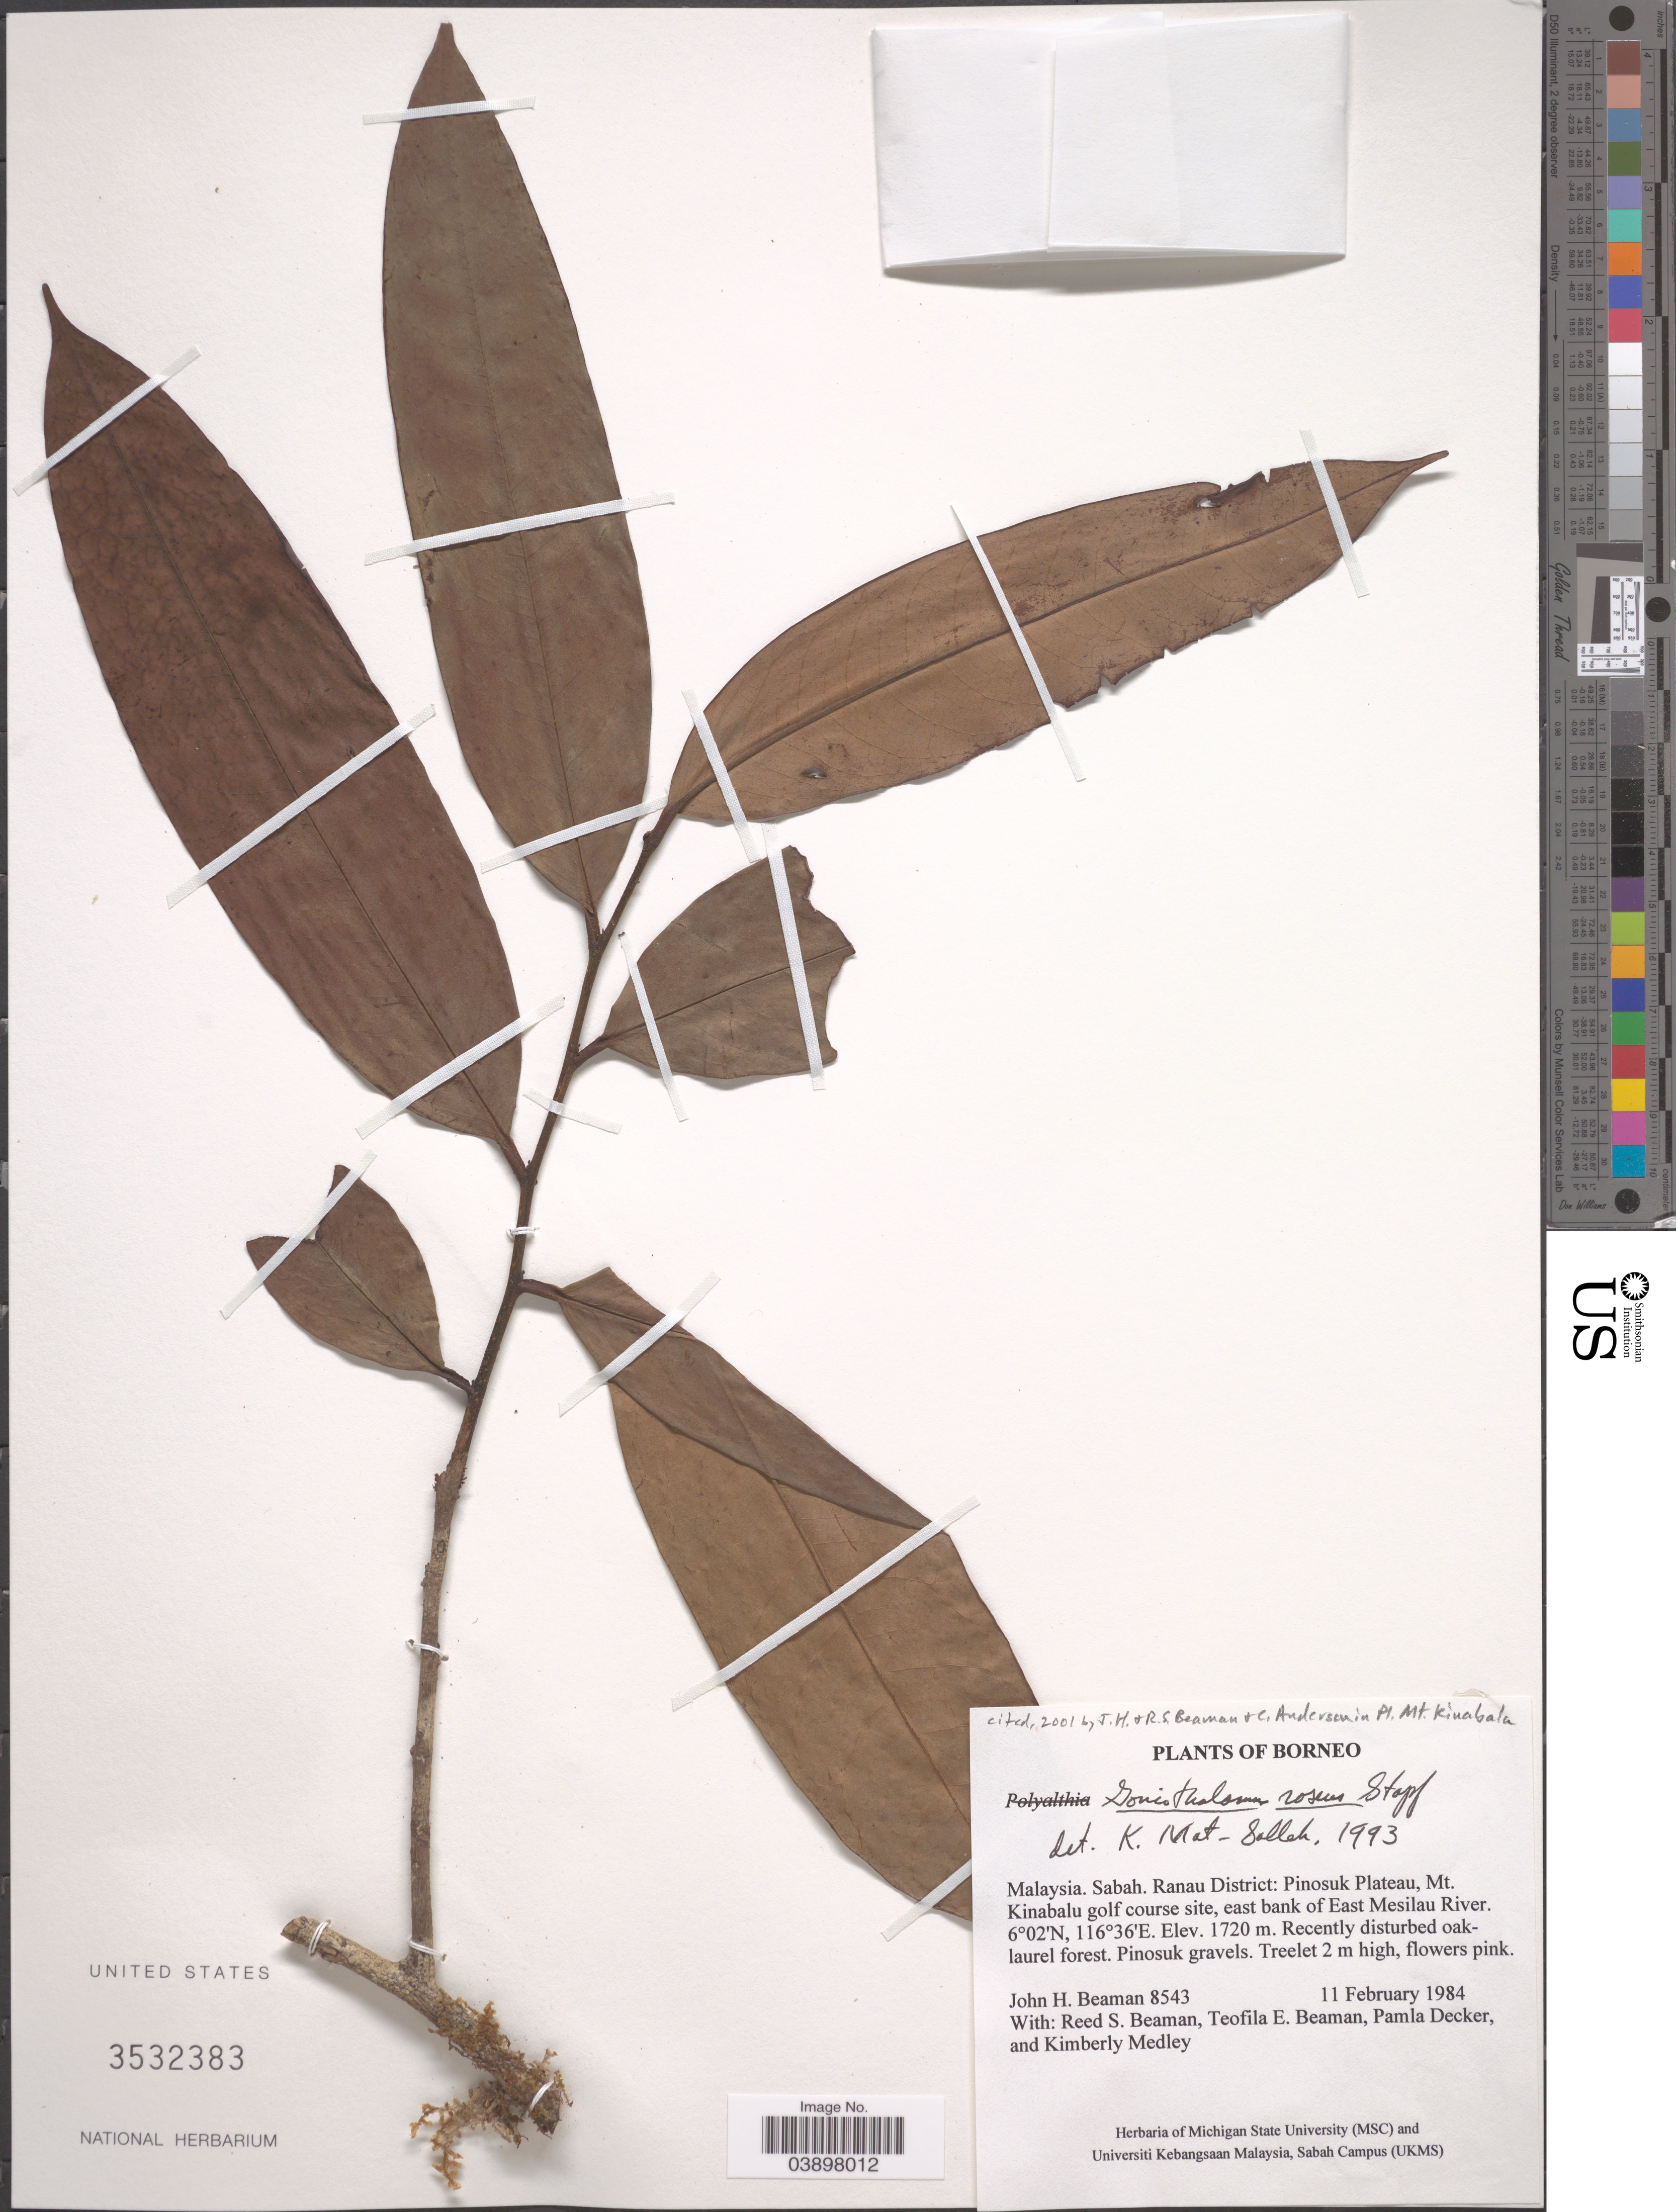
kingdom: Plantae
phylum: Tracheophyta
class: Magnoliopsida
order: Magnoliales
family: Annonaceae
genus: Goniothalamus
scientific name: Goniothalamus roseus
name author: Stapf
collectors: J. H. Beaman, R. S. Beaman, T. E. Beaman, P. Decker & K. Medley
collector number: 8543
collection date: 1984-02-11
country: Malaysia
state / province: Sabah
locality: Borneo. Ranau District: Pinosuk Plateau, Mt. Kinabalu golf course site, east bank of East Mesilau River.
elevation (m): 1720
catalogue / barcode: US 3532383